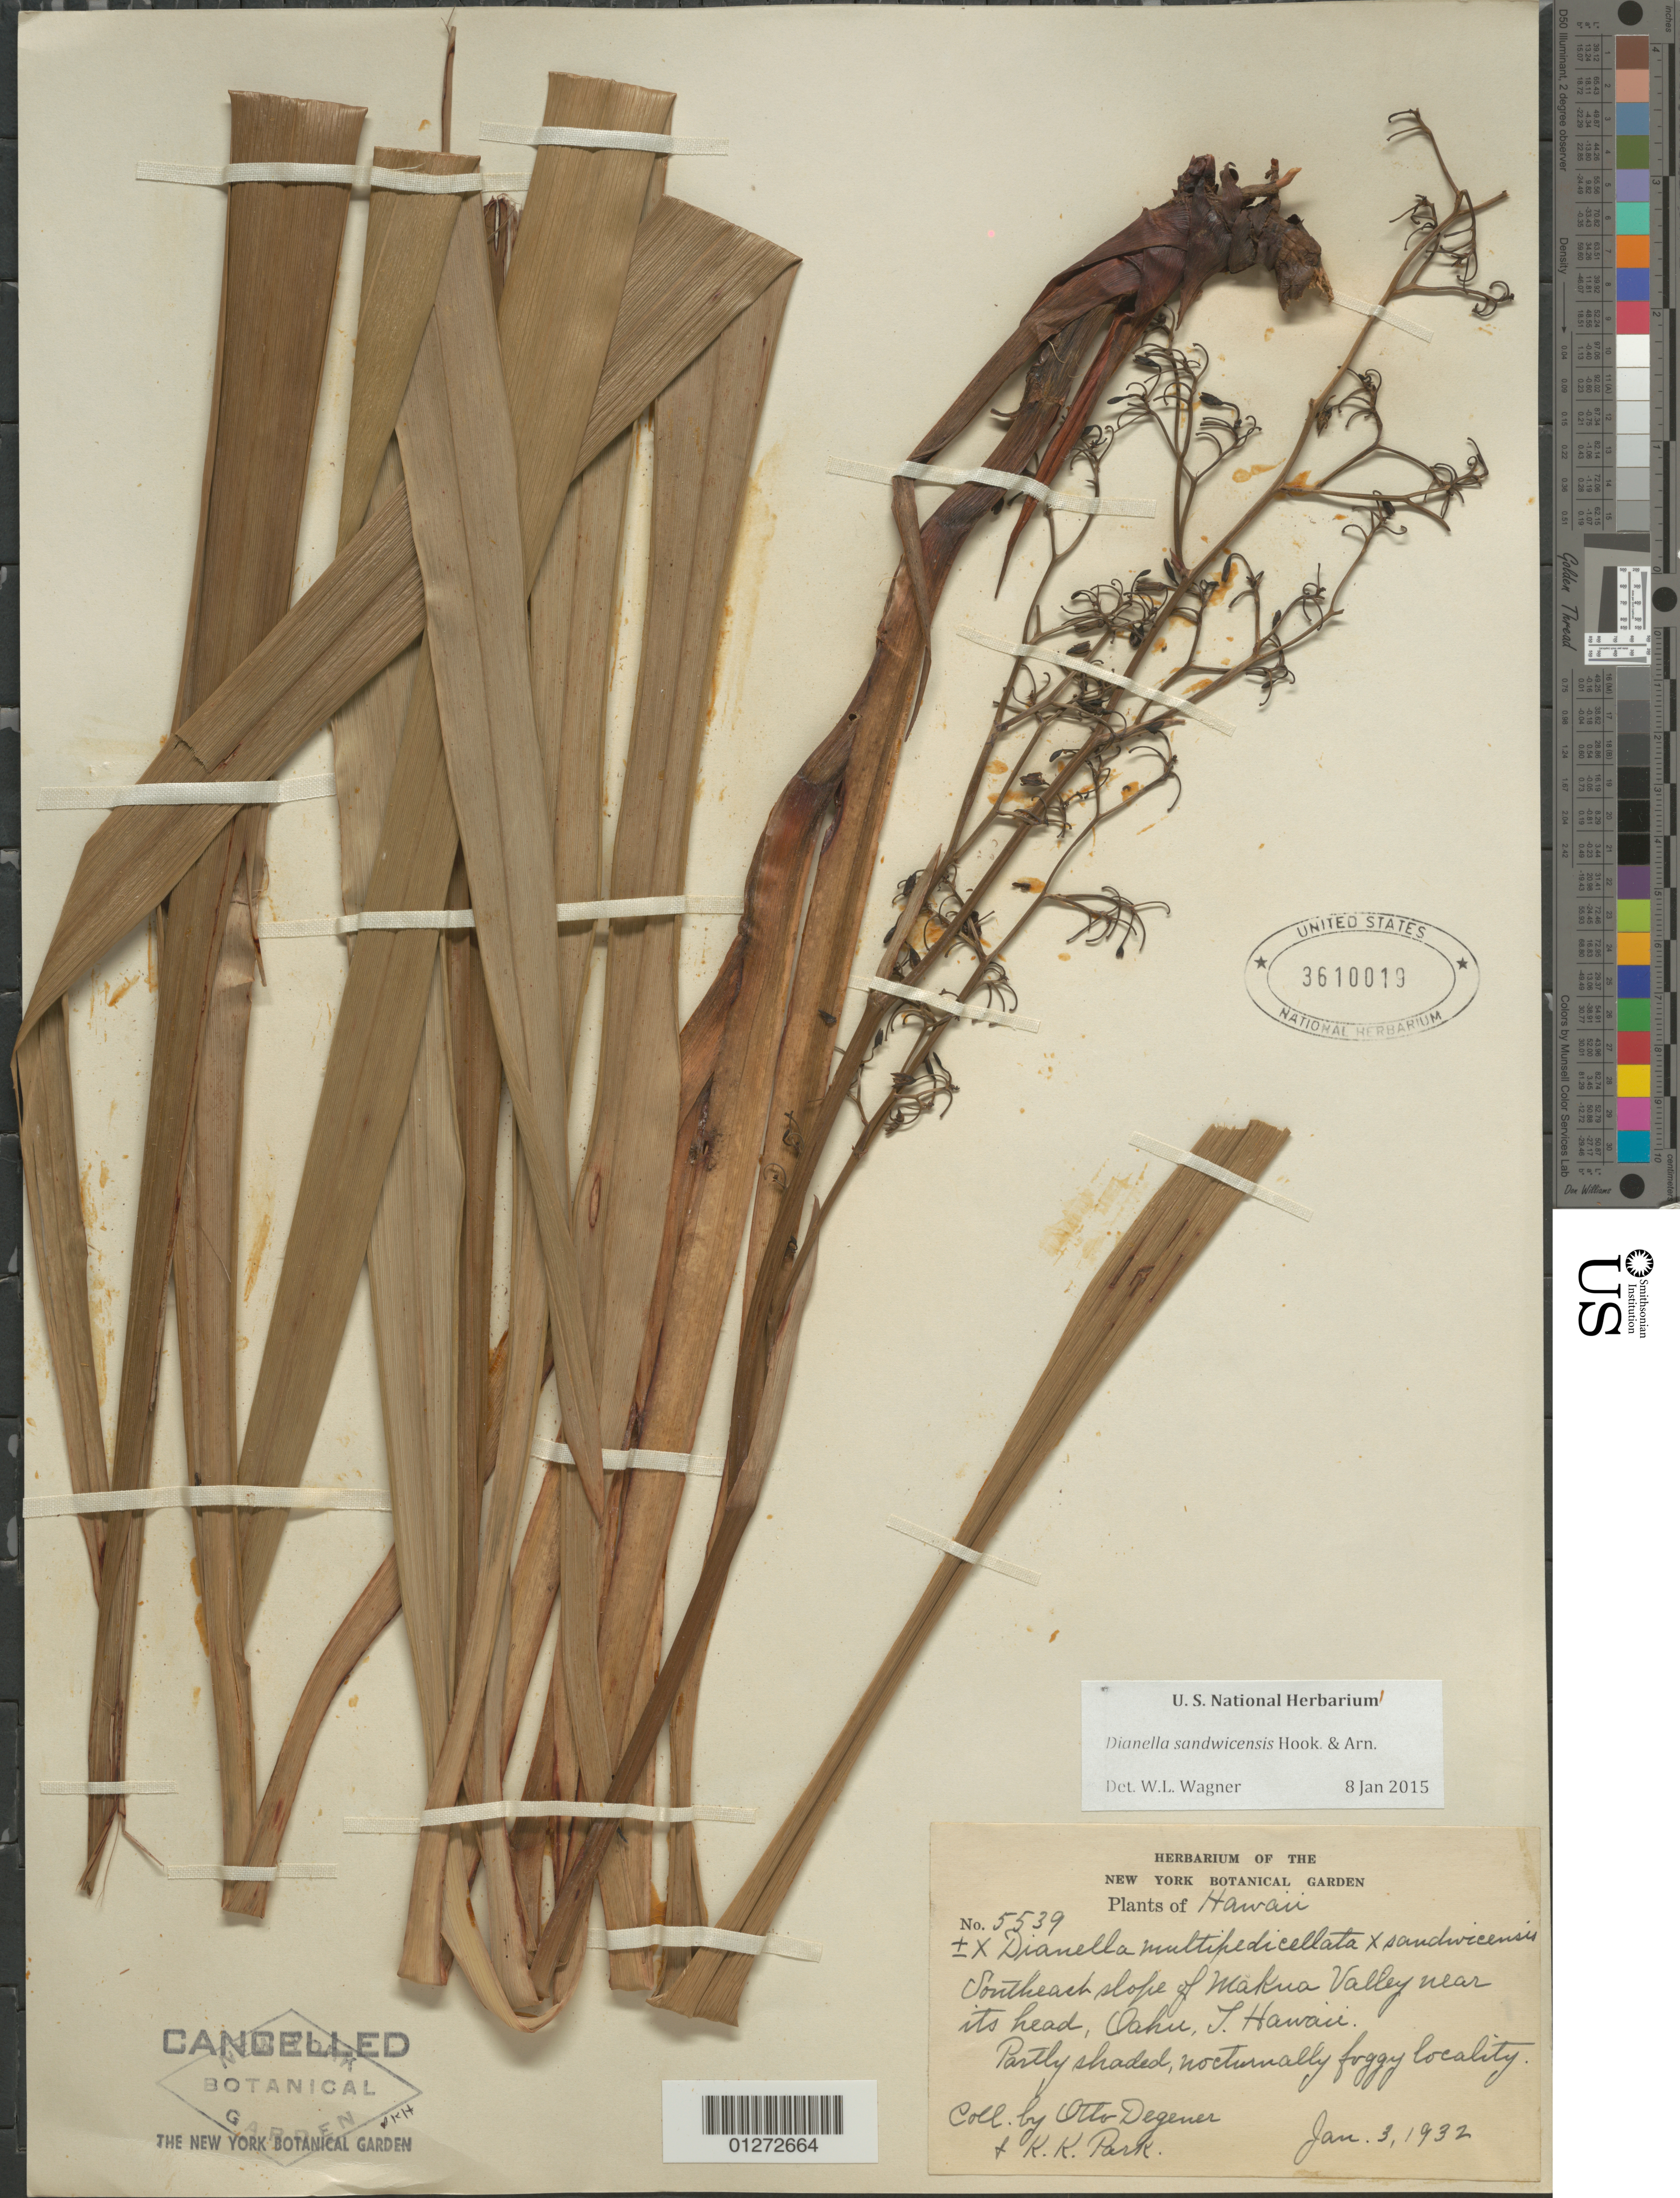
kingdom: Plantae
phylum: Tracheophyta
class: Liliopsida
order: Asparagales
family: Asphodelaceae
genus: Dianella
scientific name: Dianella sandwicensis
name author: Hook. & Arn.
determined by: Wagner, W. L., (BOT), Smithsonian Institution - National Museum of Natural History (UNITED STATES)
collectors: O. Degener & K. Park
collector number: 5539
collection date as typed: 3 Jan 1932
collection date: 1932-01-03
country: United States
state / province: Hawaii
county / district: Honolulu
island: Oahu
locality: SE slope of Makua Valley near its head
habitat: Partly shaded, nocturnally foggy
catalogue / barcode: US 3610019